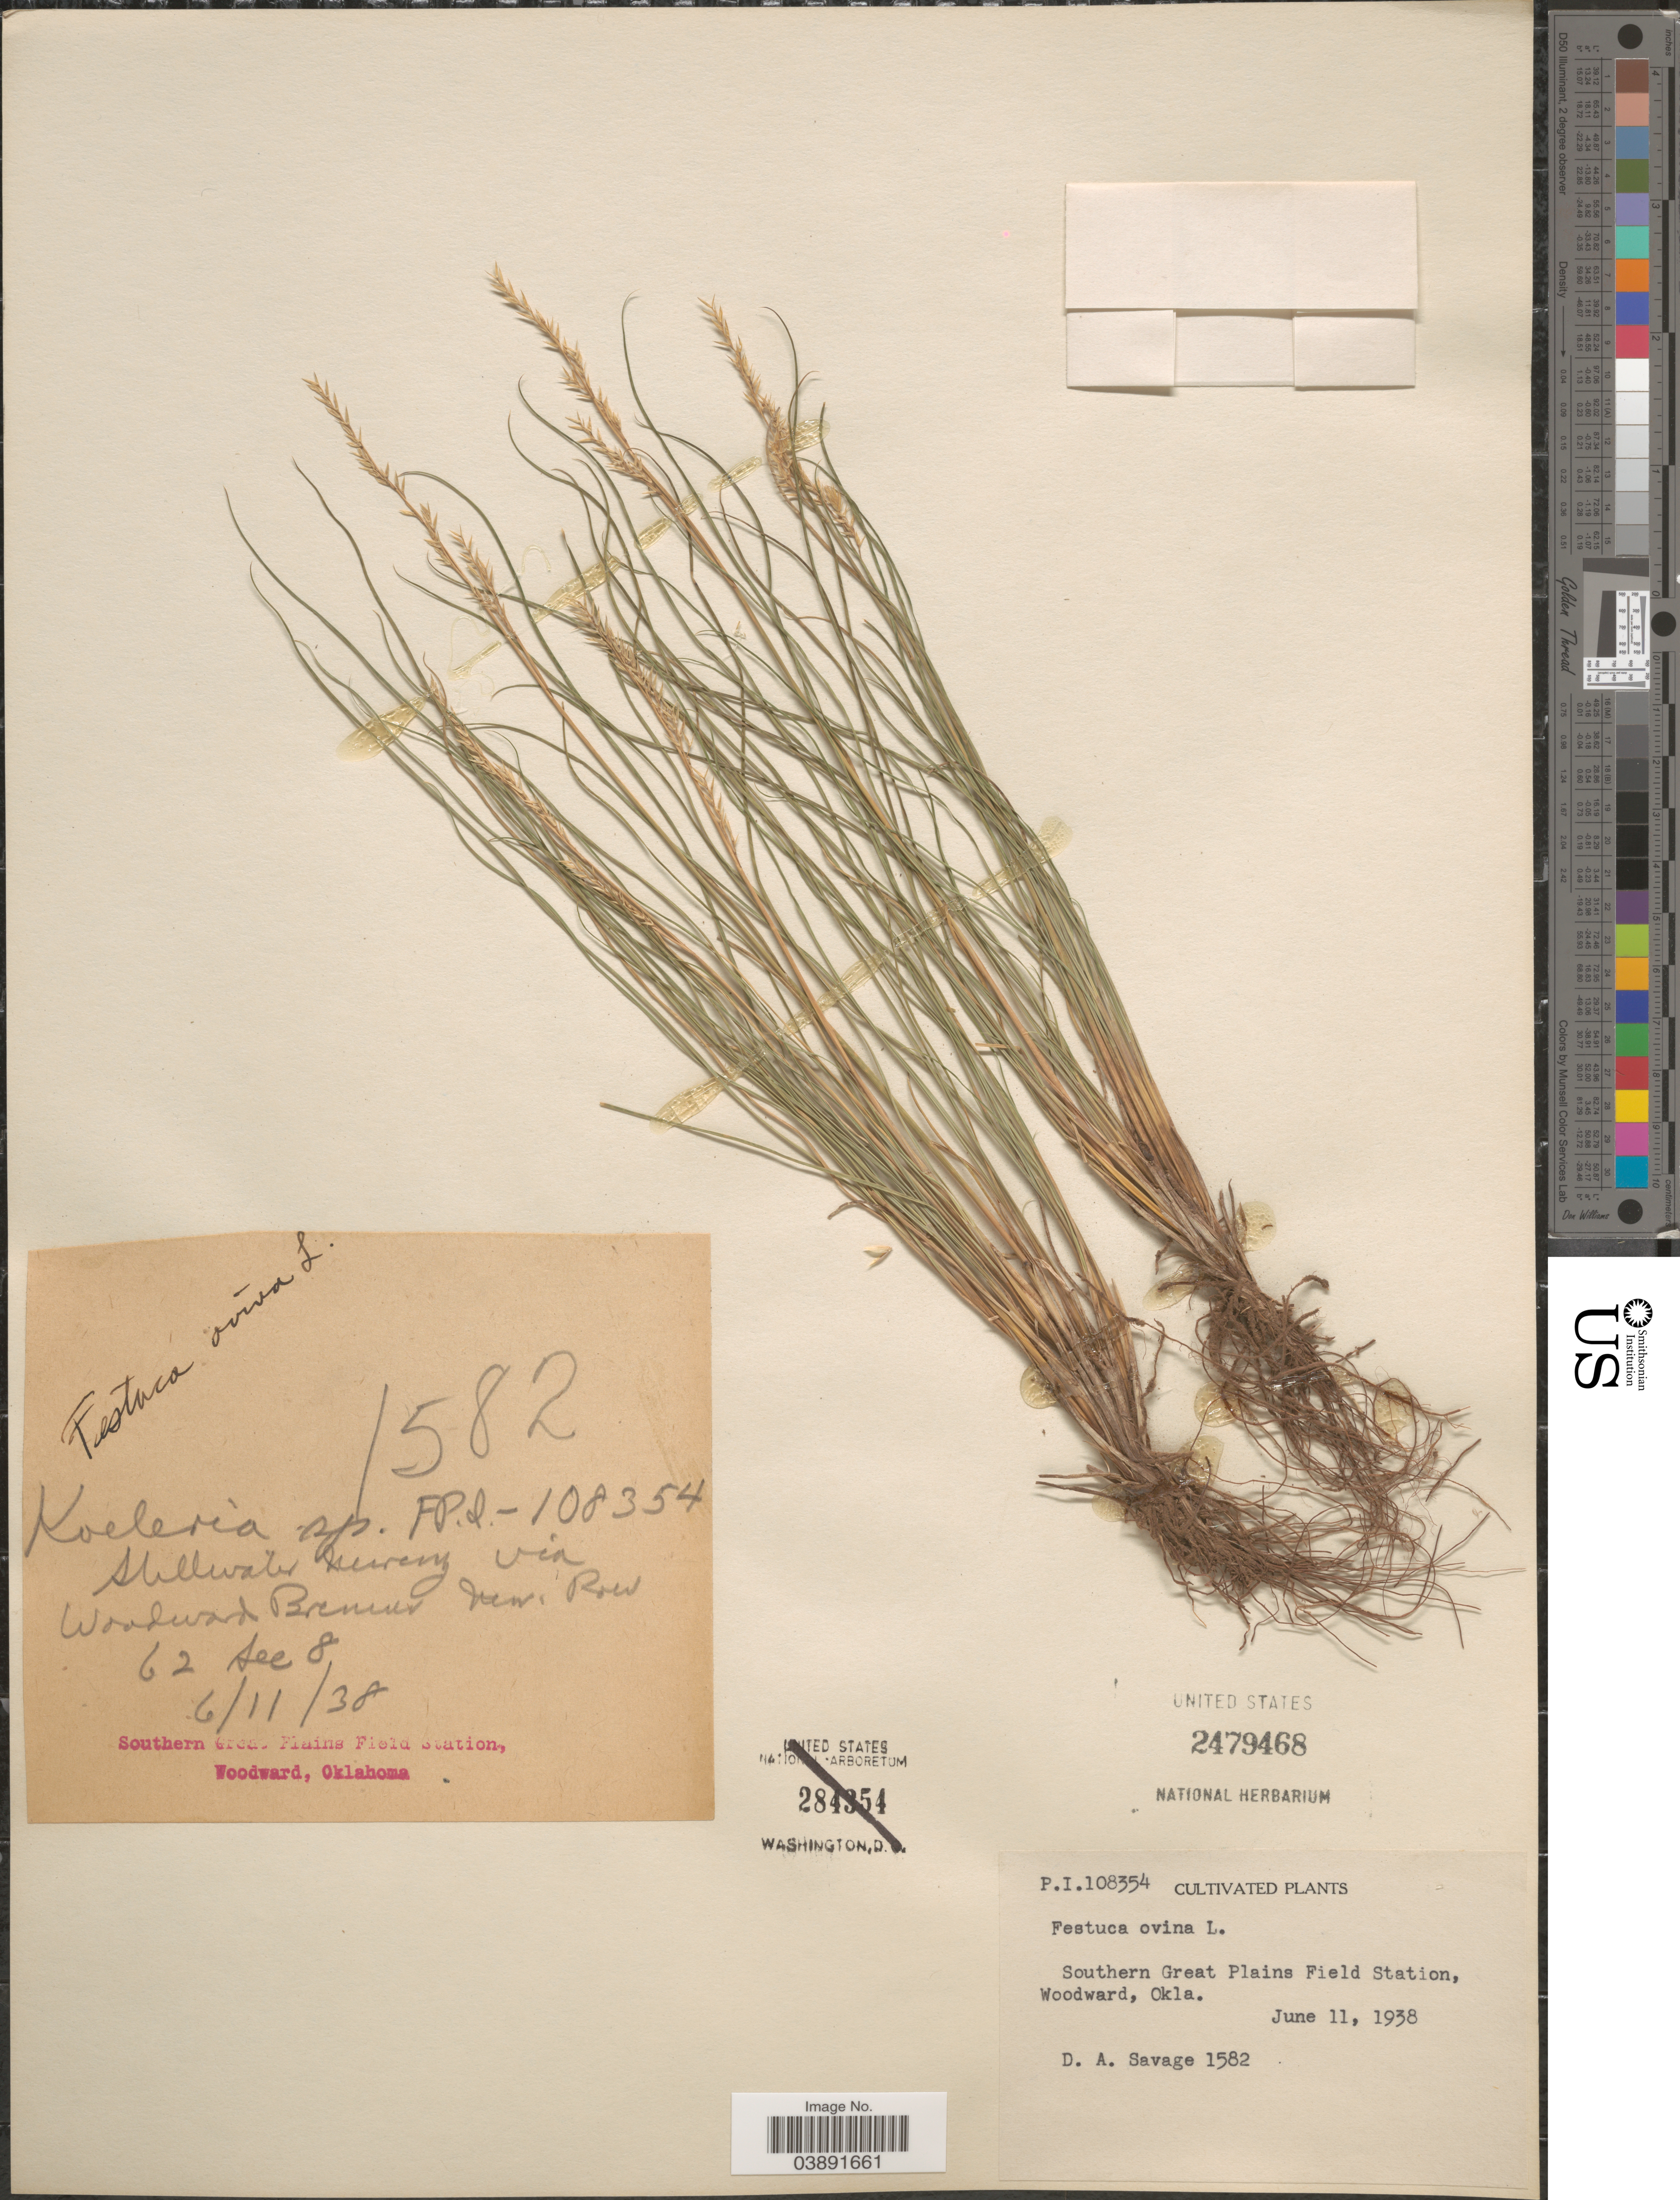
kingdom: Plantae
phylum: Tracheophyta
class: Liliopsida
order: Poales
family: Poaceae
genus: Festuca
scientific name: Festuca ovina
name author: L.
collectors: D. Savage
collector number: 1582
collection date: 1938-06-11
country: United States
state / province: Oklahoma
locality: Southern Great Plains Field Station, Woodward.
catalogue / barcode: US 2479468